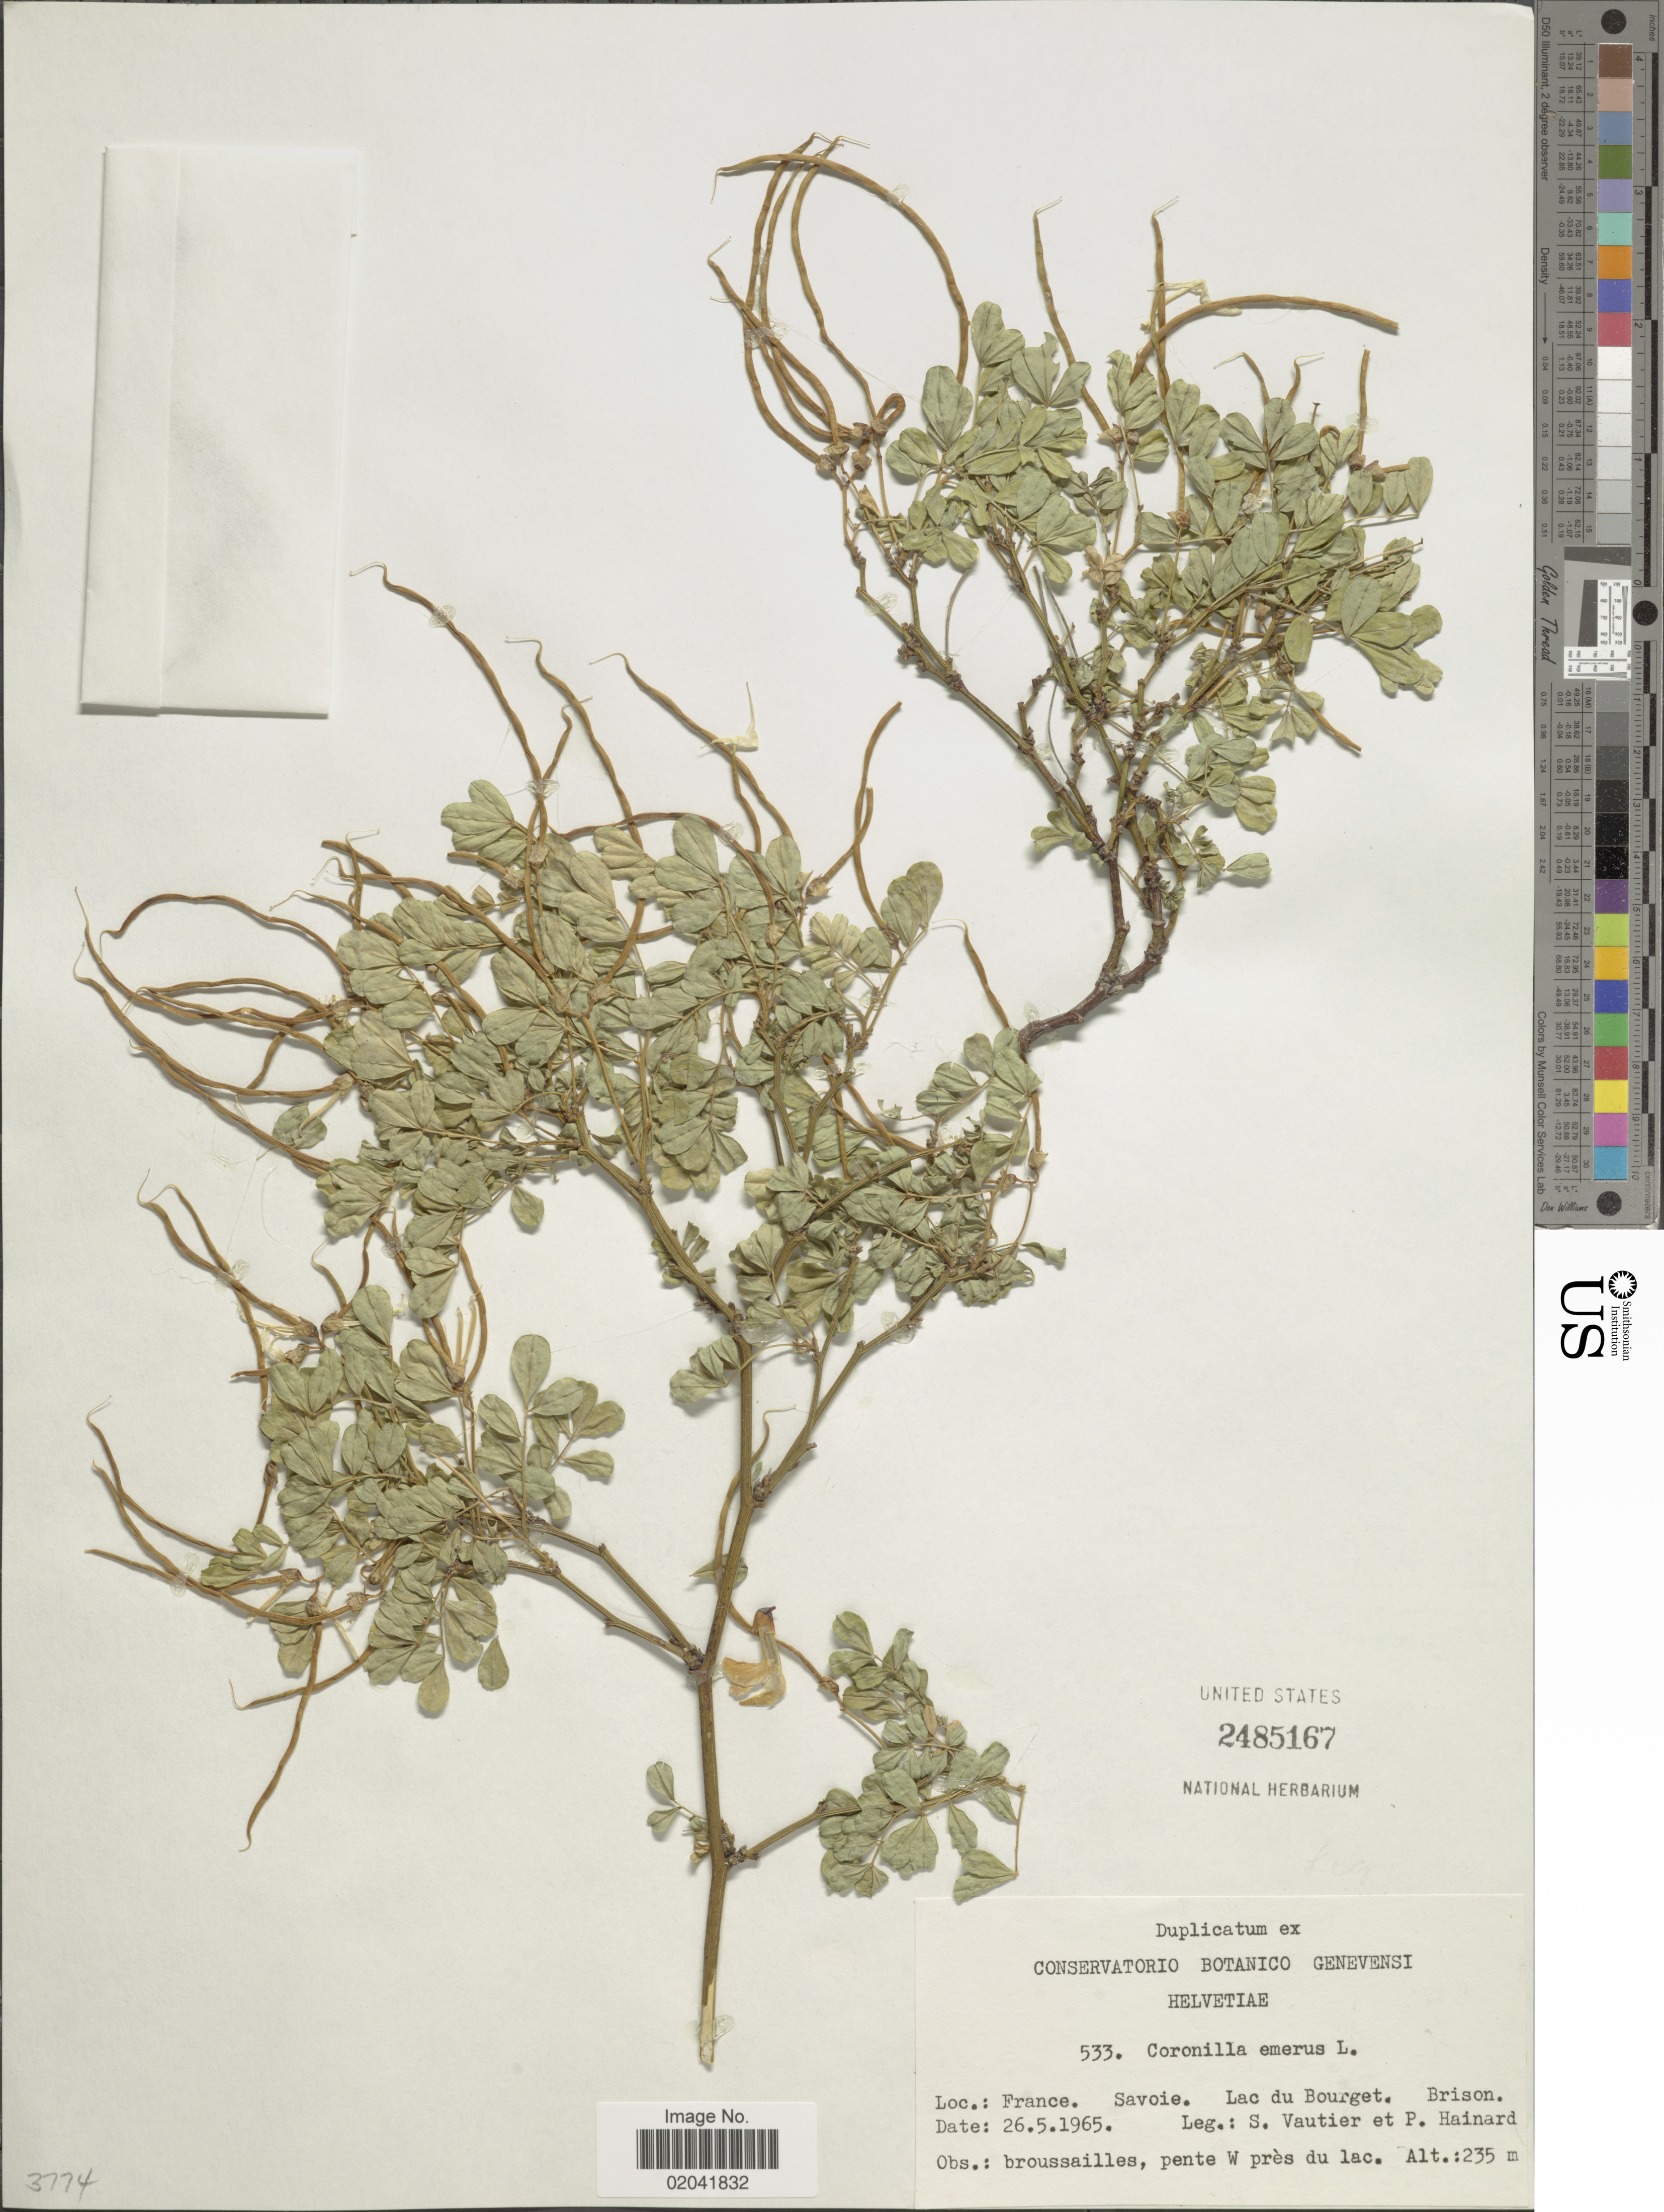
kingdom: Plantae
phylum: Tracheophyta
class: Magnoliopsida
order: Fabales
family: Fabaceae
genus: Coronilla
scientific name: Coronilla emerus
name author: L.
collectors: S. Vautier & P. Hainard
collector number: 533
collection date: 1965-05-26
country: France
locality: Savoie. Lac du Bourget. Brison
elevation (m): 235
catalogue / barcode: US 2485167